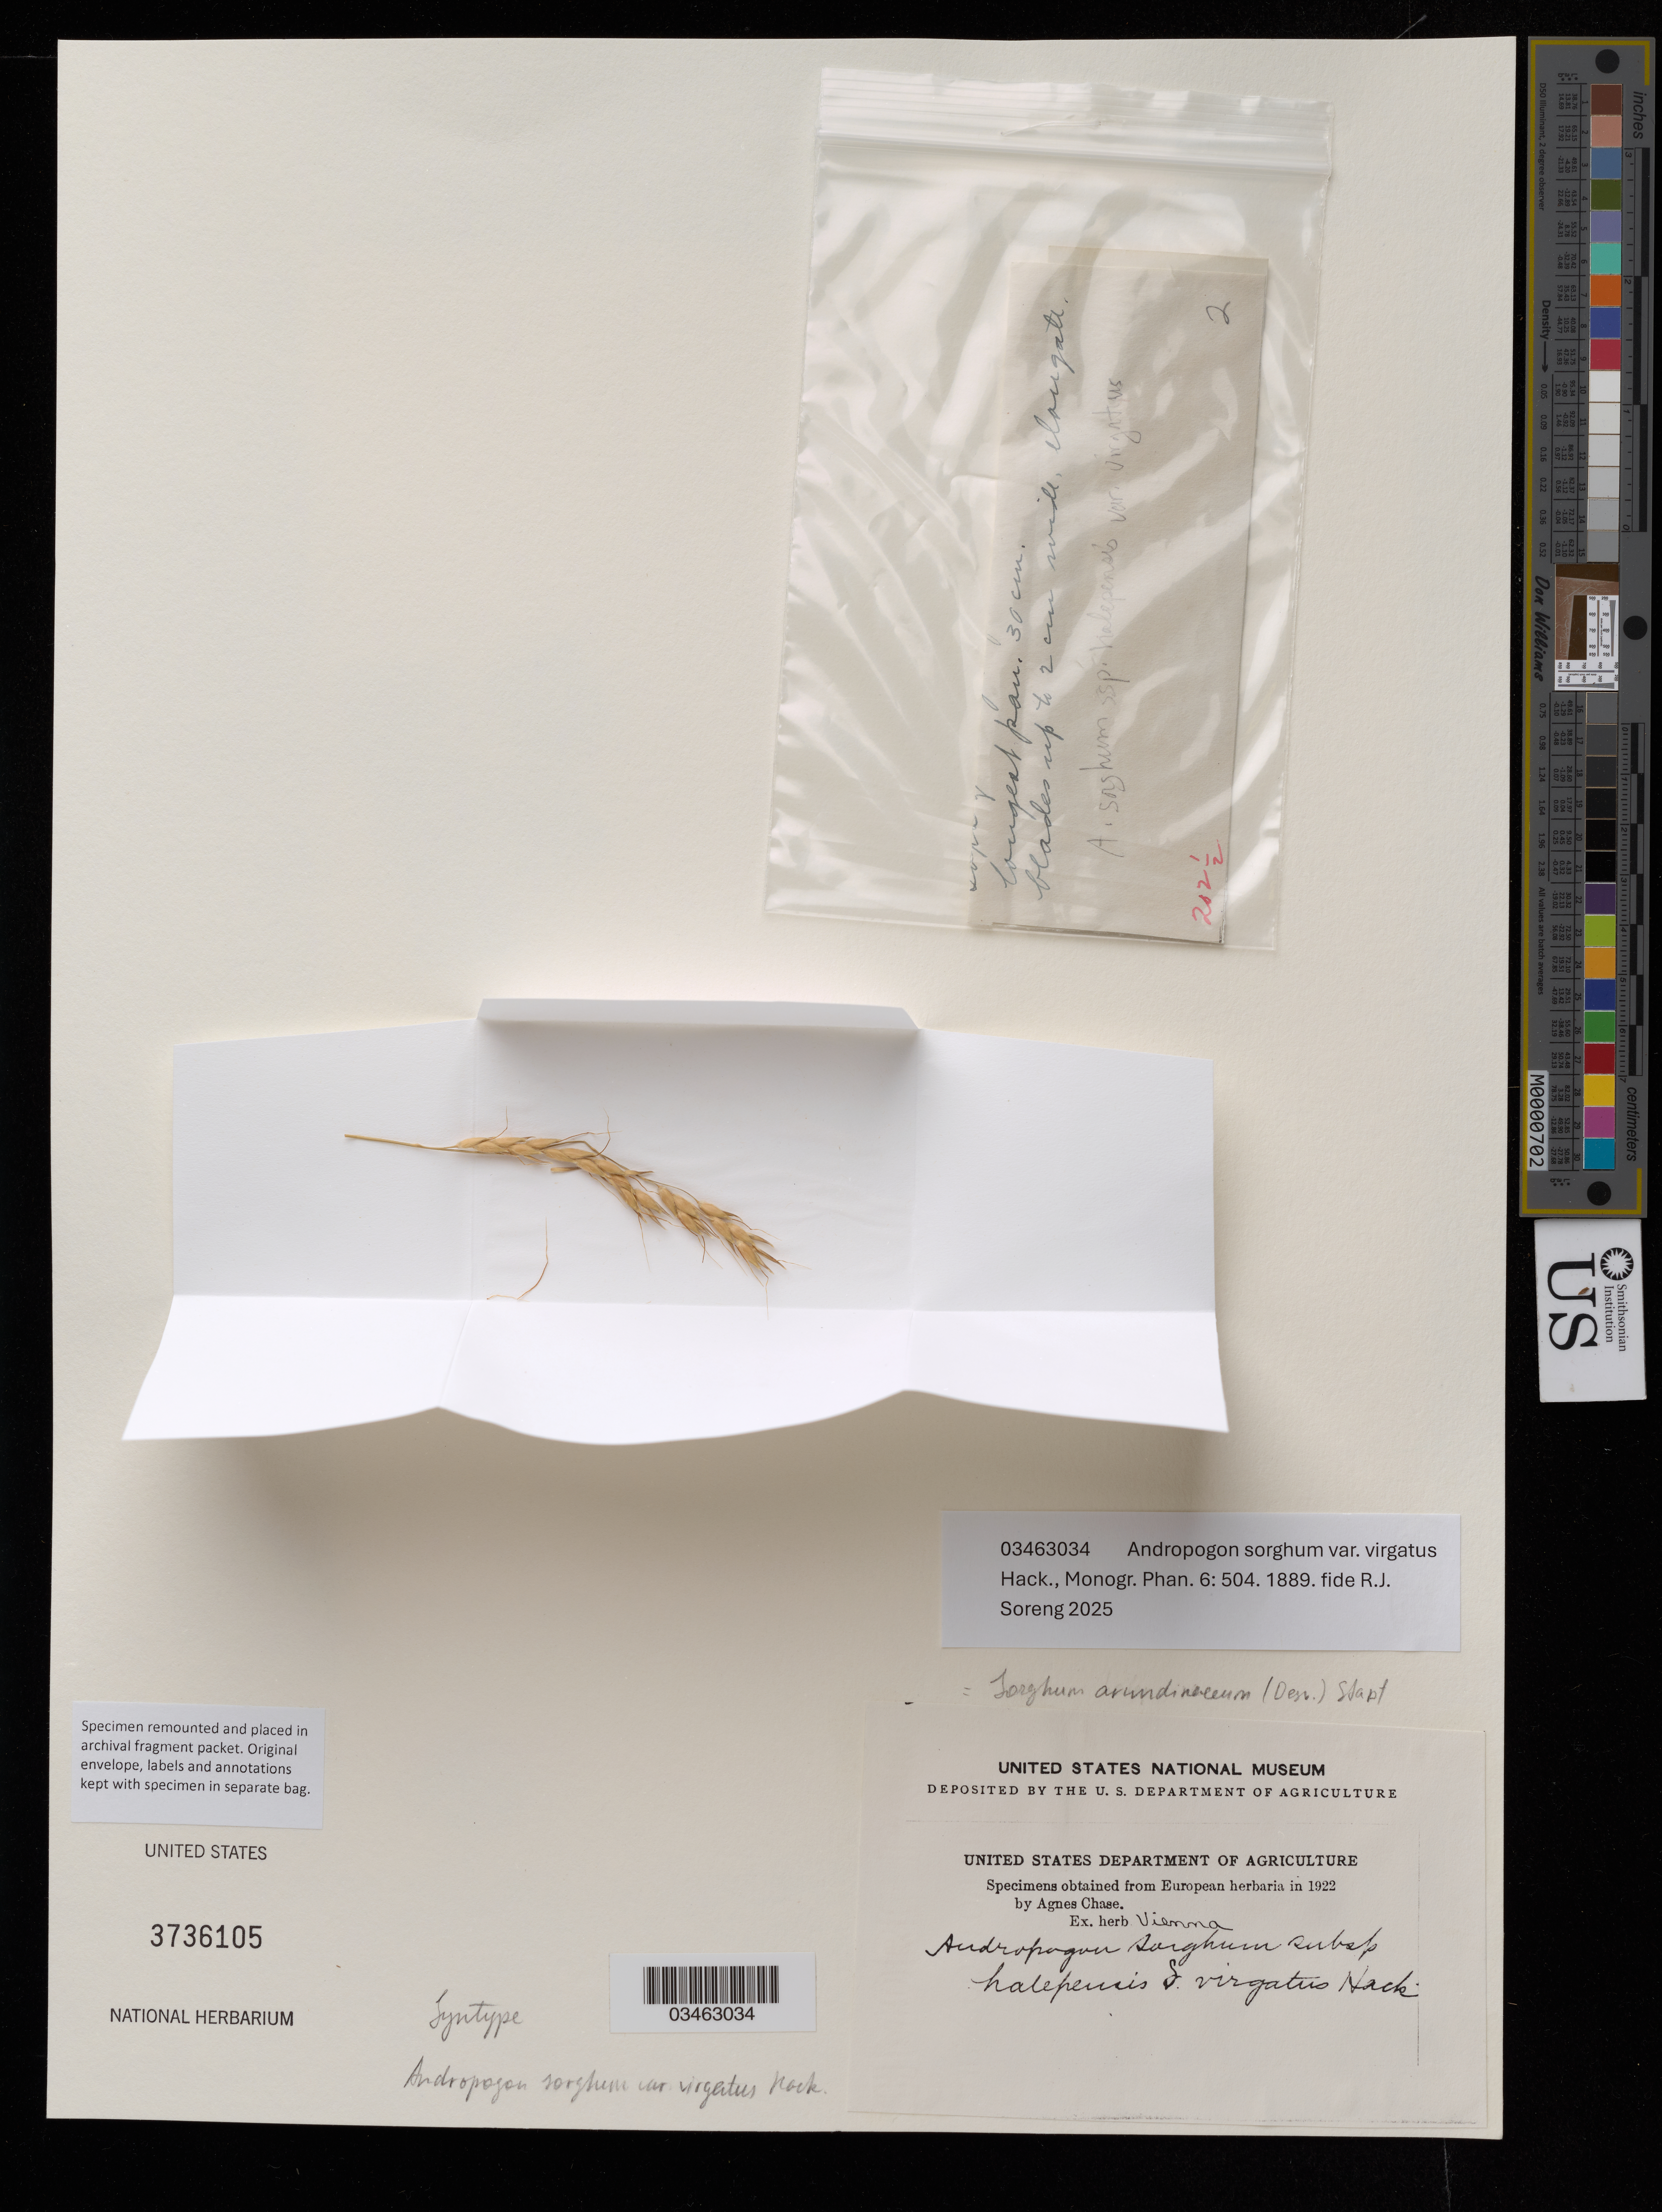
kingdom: Plantae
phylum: Tracheophyta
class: Liliopsida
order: Poales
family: Poaceae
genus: Andropogon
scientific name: Andropogon sorghum var. virgatus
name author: Hack.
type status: Syntype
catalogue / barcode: US 3736105